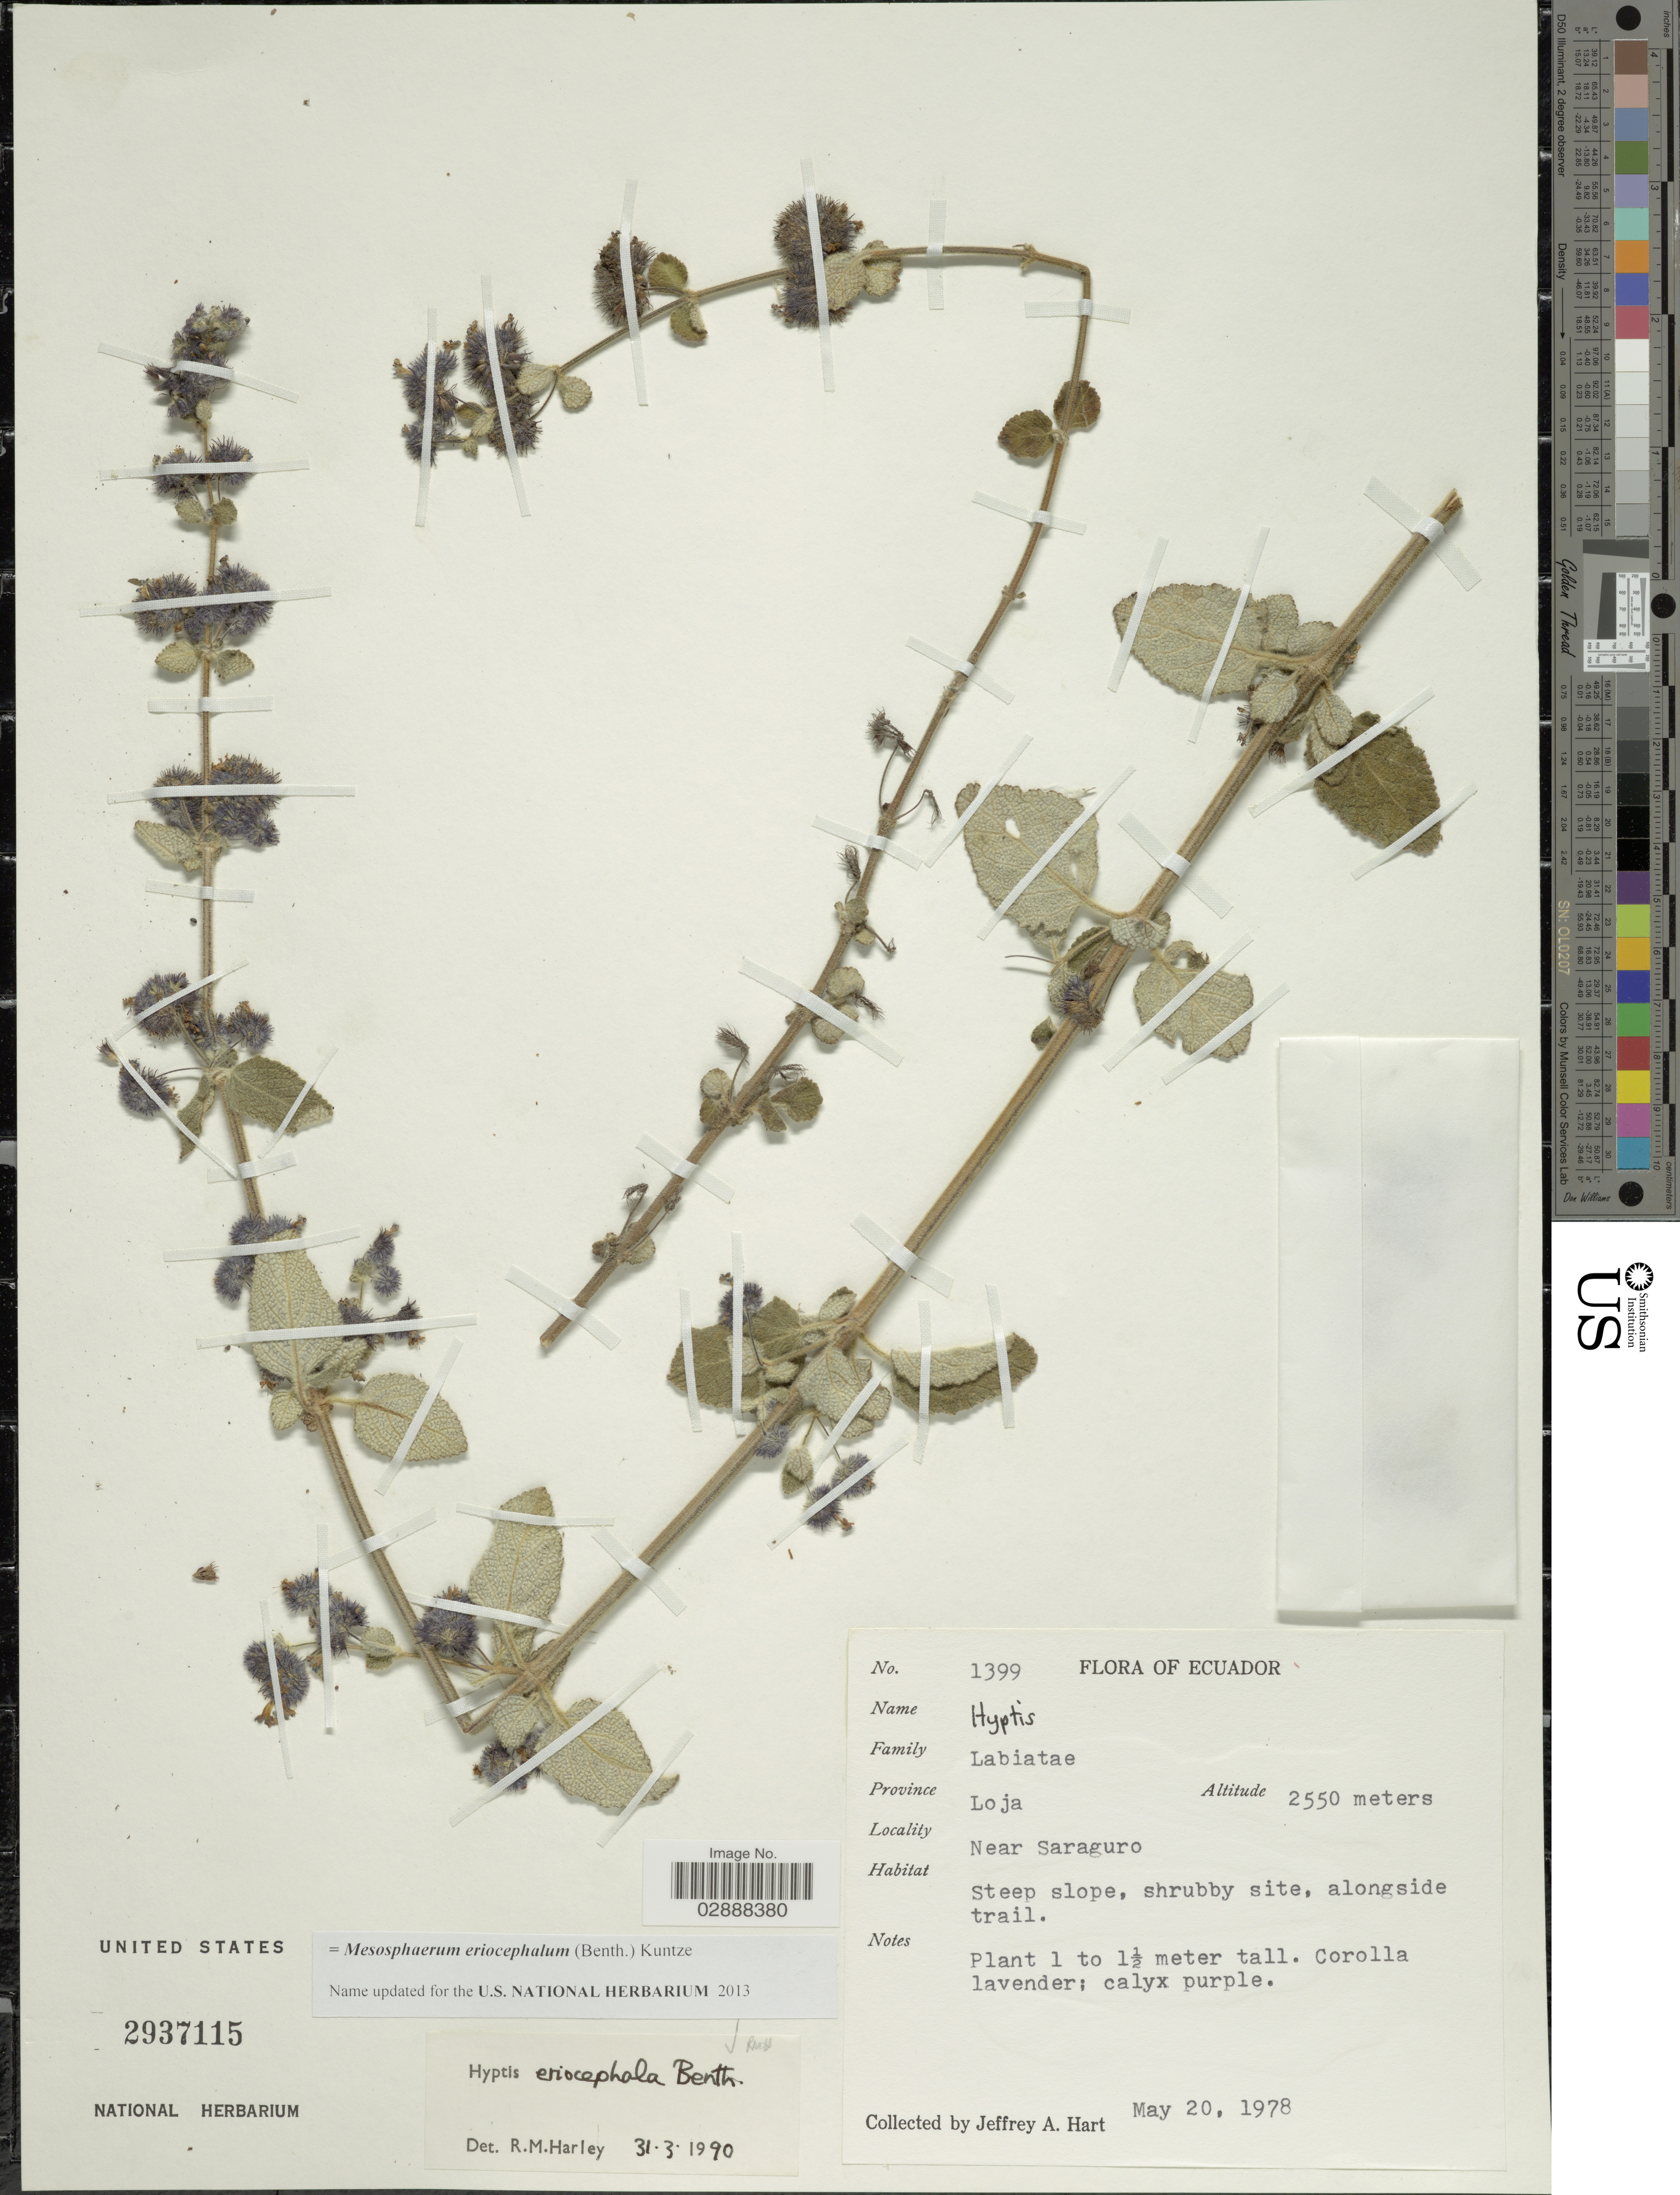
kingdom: Plantae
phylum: Tracheophyta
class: Magnoliopsida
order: Lamiales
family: Lamiaceae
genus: Mesosphaerum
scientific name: Mesosphaerum eriocephalum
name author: (Benth.) Kuntze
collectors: J. A. Hart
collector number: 1399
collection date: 1978-05-20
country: Ecuador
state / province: Loja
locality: Near Saraguro.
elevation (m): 2550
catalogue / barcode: US 2937115